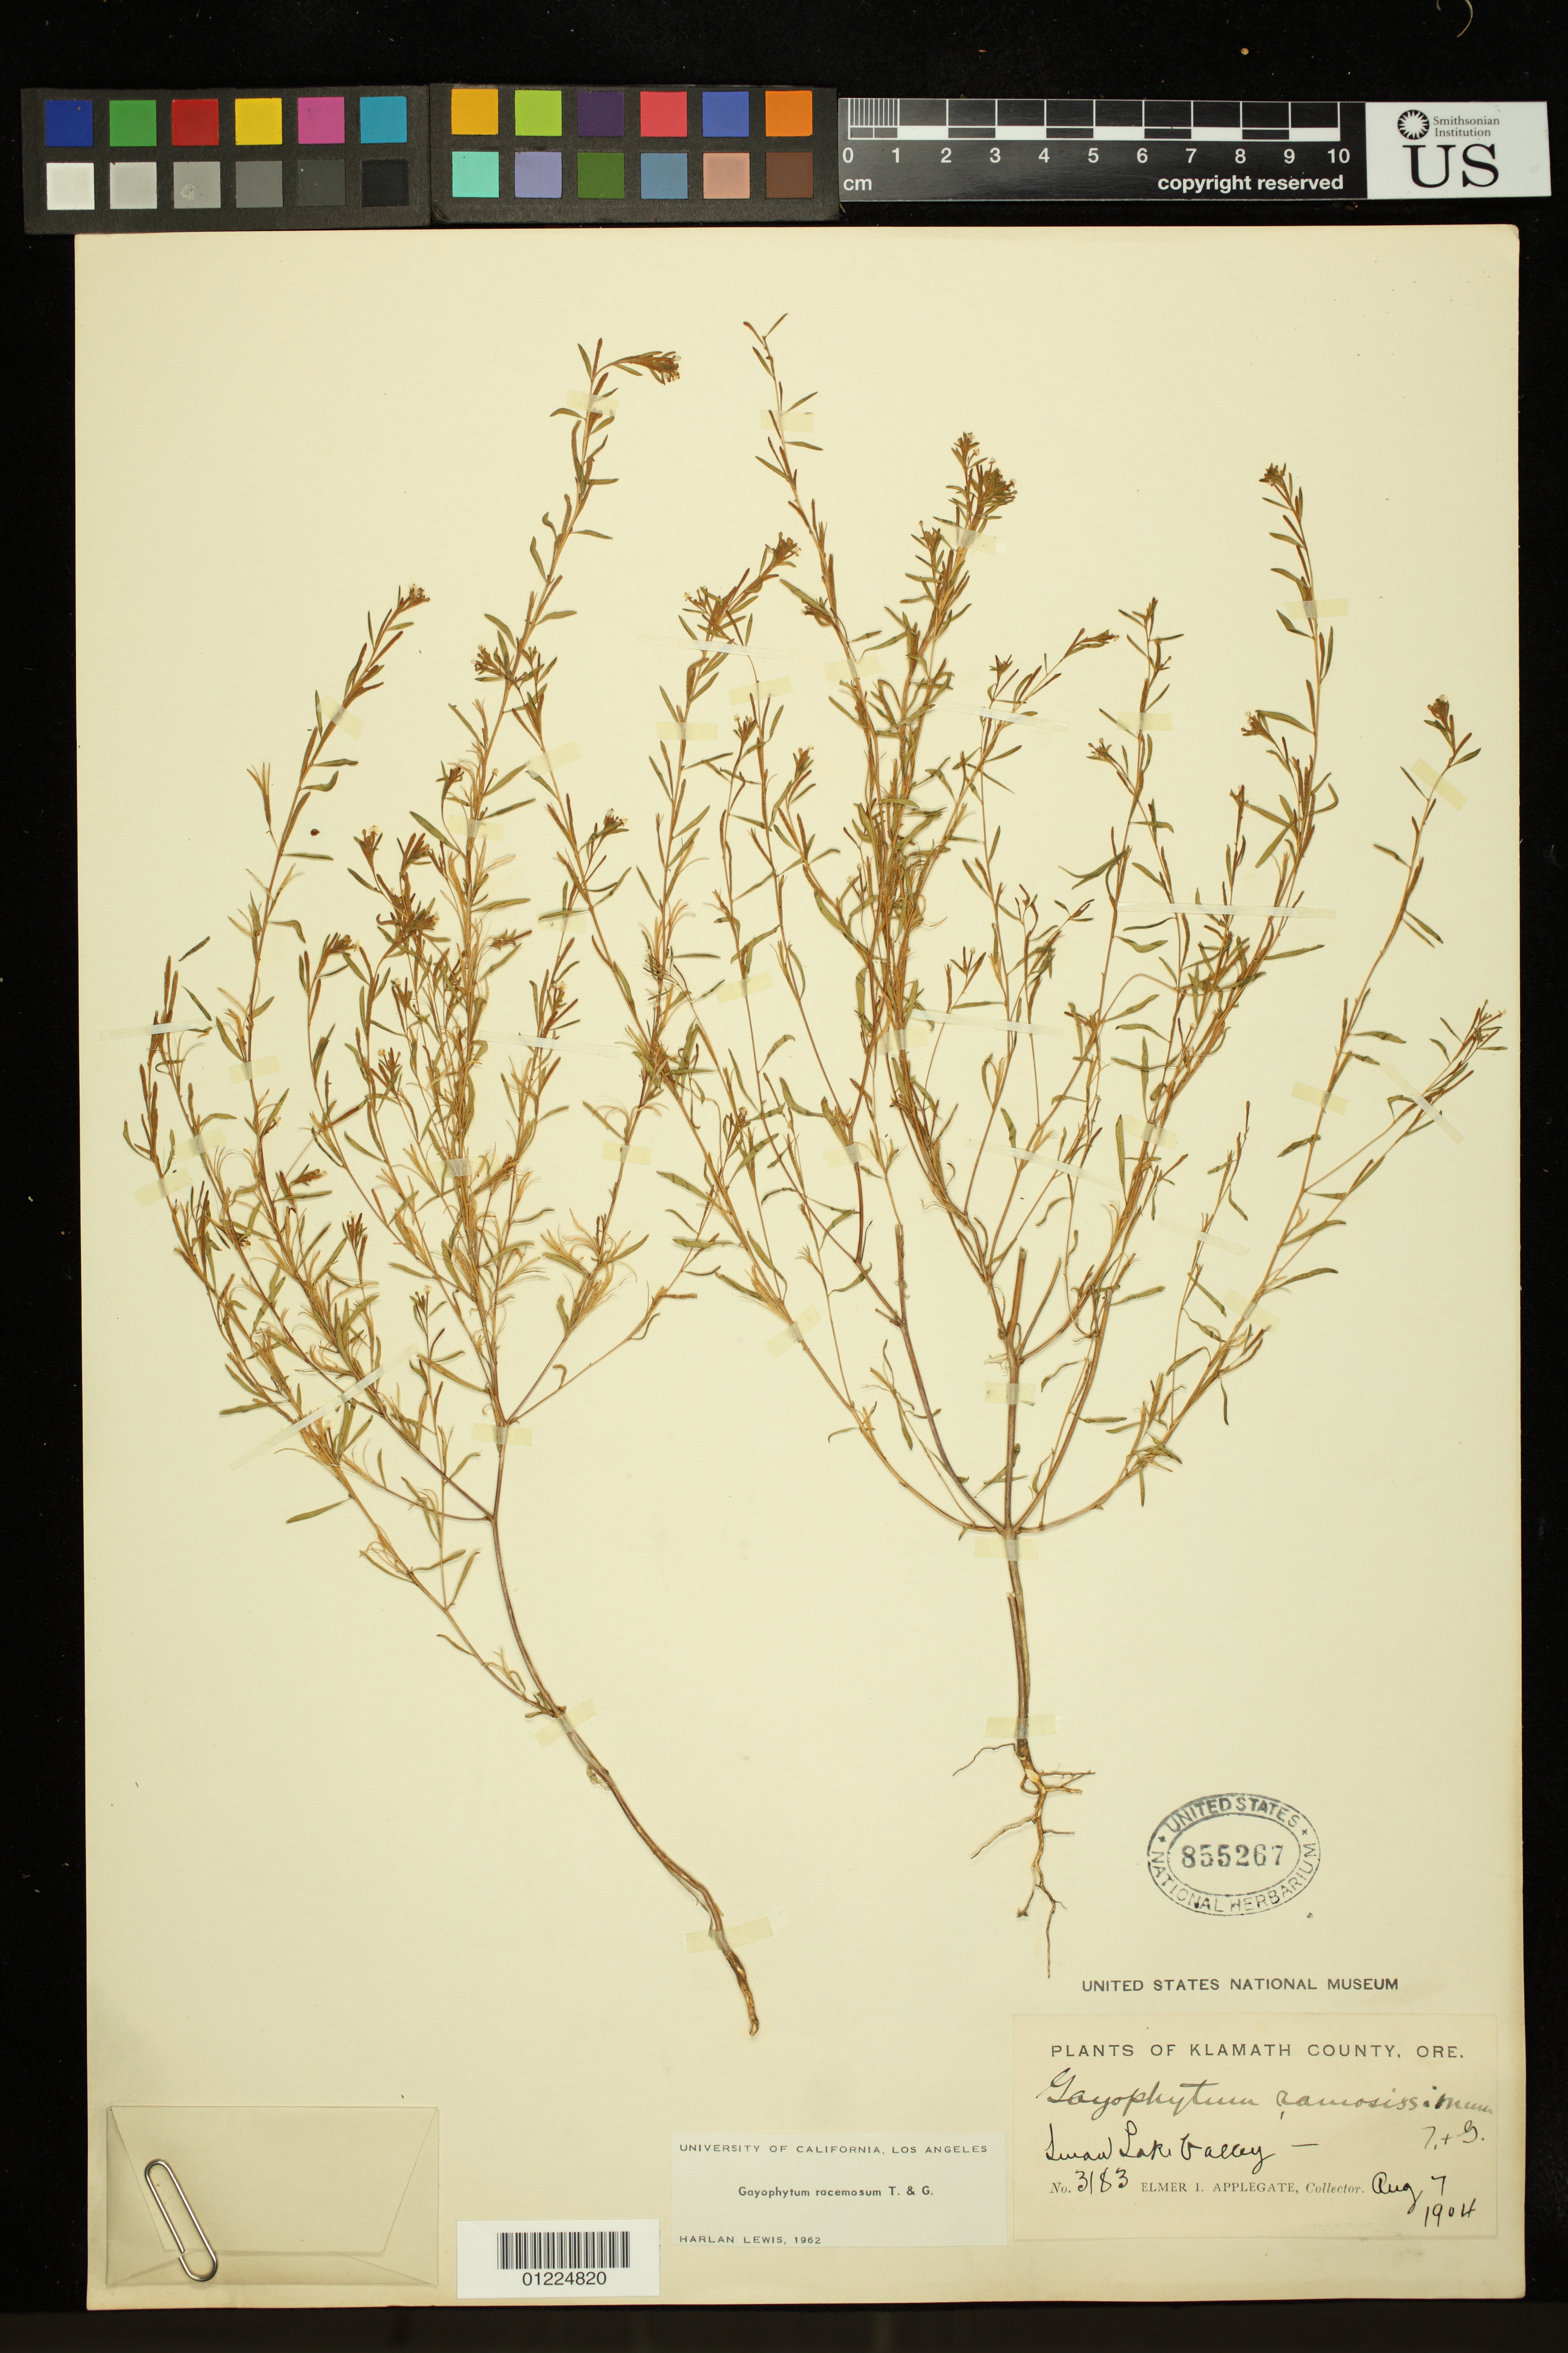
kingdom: Plantae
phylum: Tracheophyta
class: Magnoliopsida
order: Myrtales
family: Onagraceae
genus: Gayophytum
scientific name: Gayophytum racemosum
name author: Torr. & A. Gray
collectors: E. I. Applegate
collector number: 3183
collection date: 1904-08-07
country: United States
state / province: Oregon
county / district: Klamath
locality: Swan Lake Valley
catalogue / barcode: US 855267